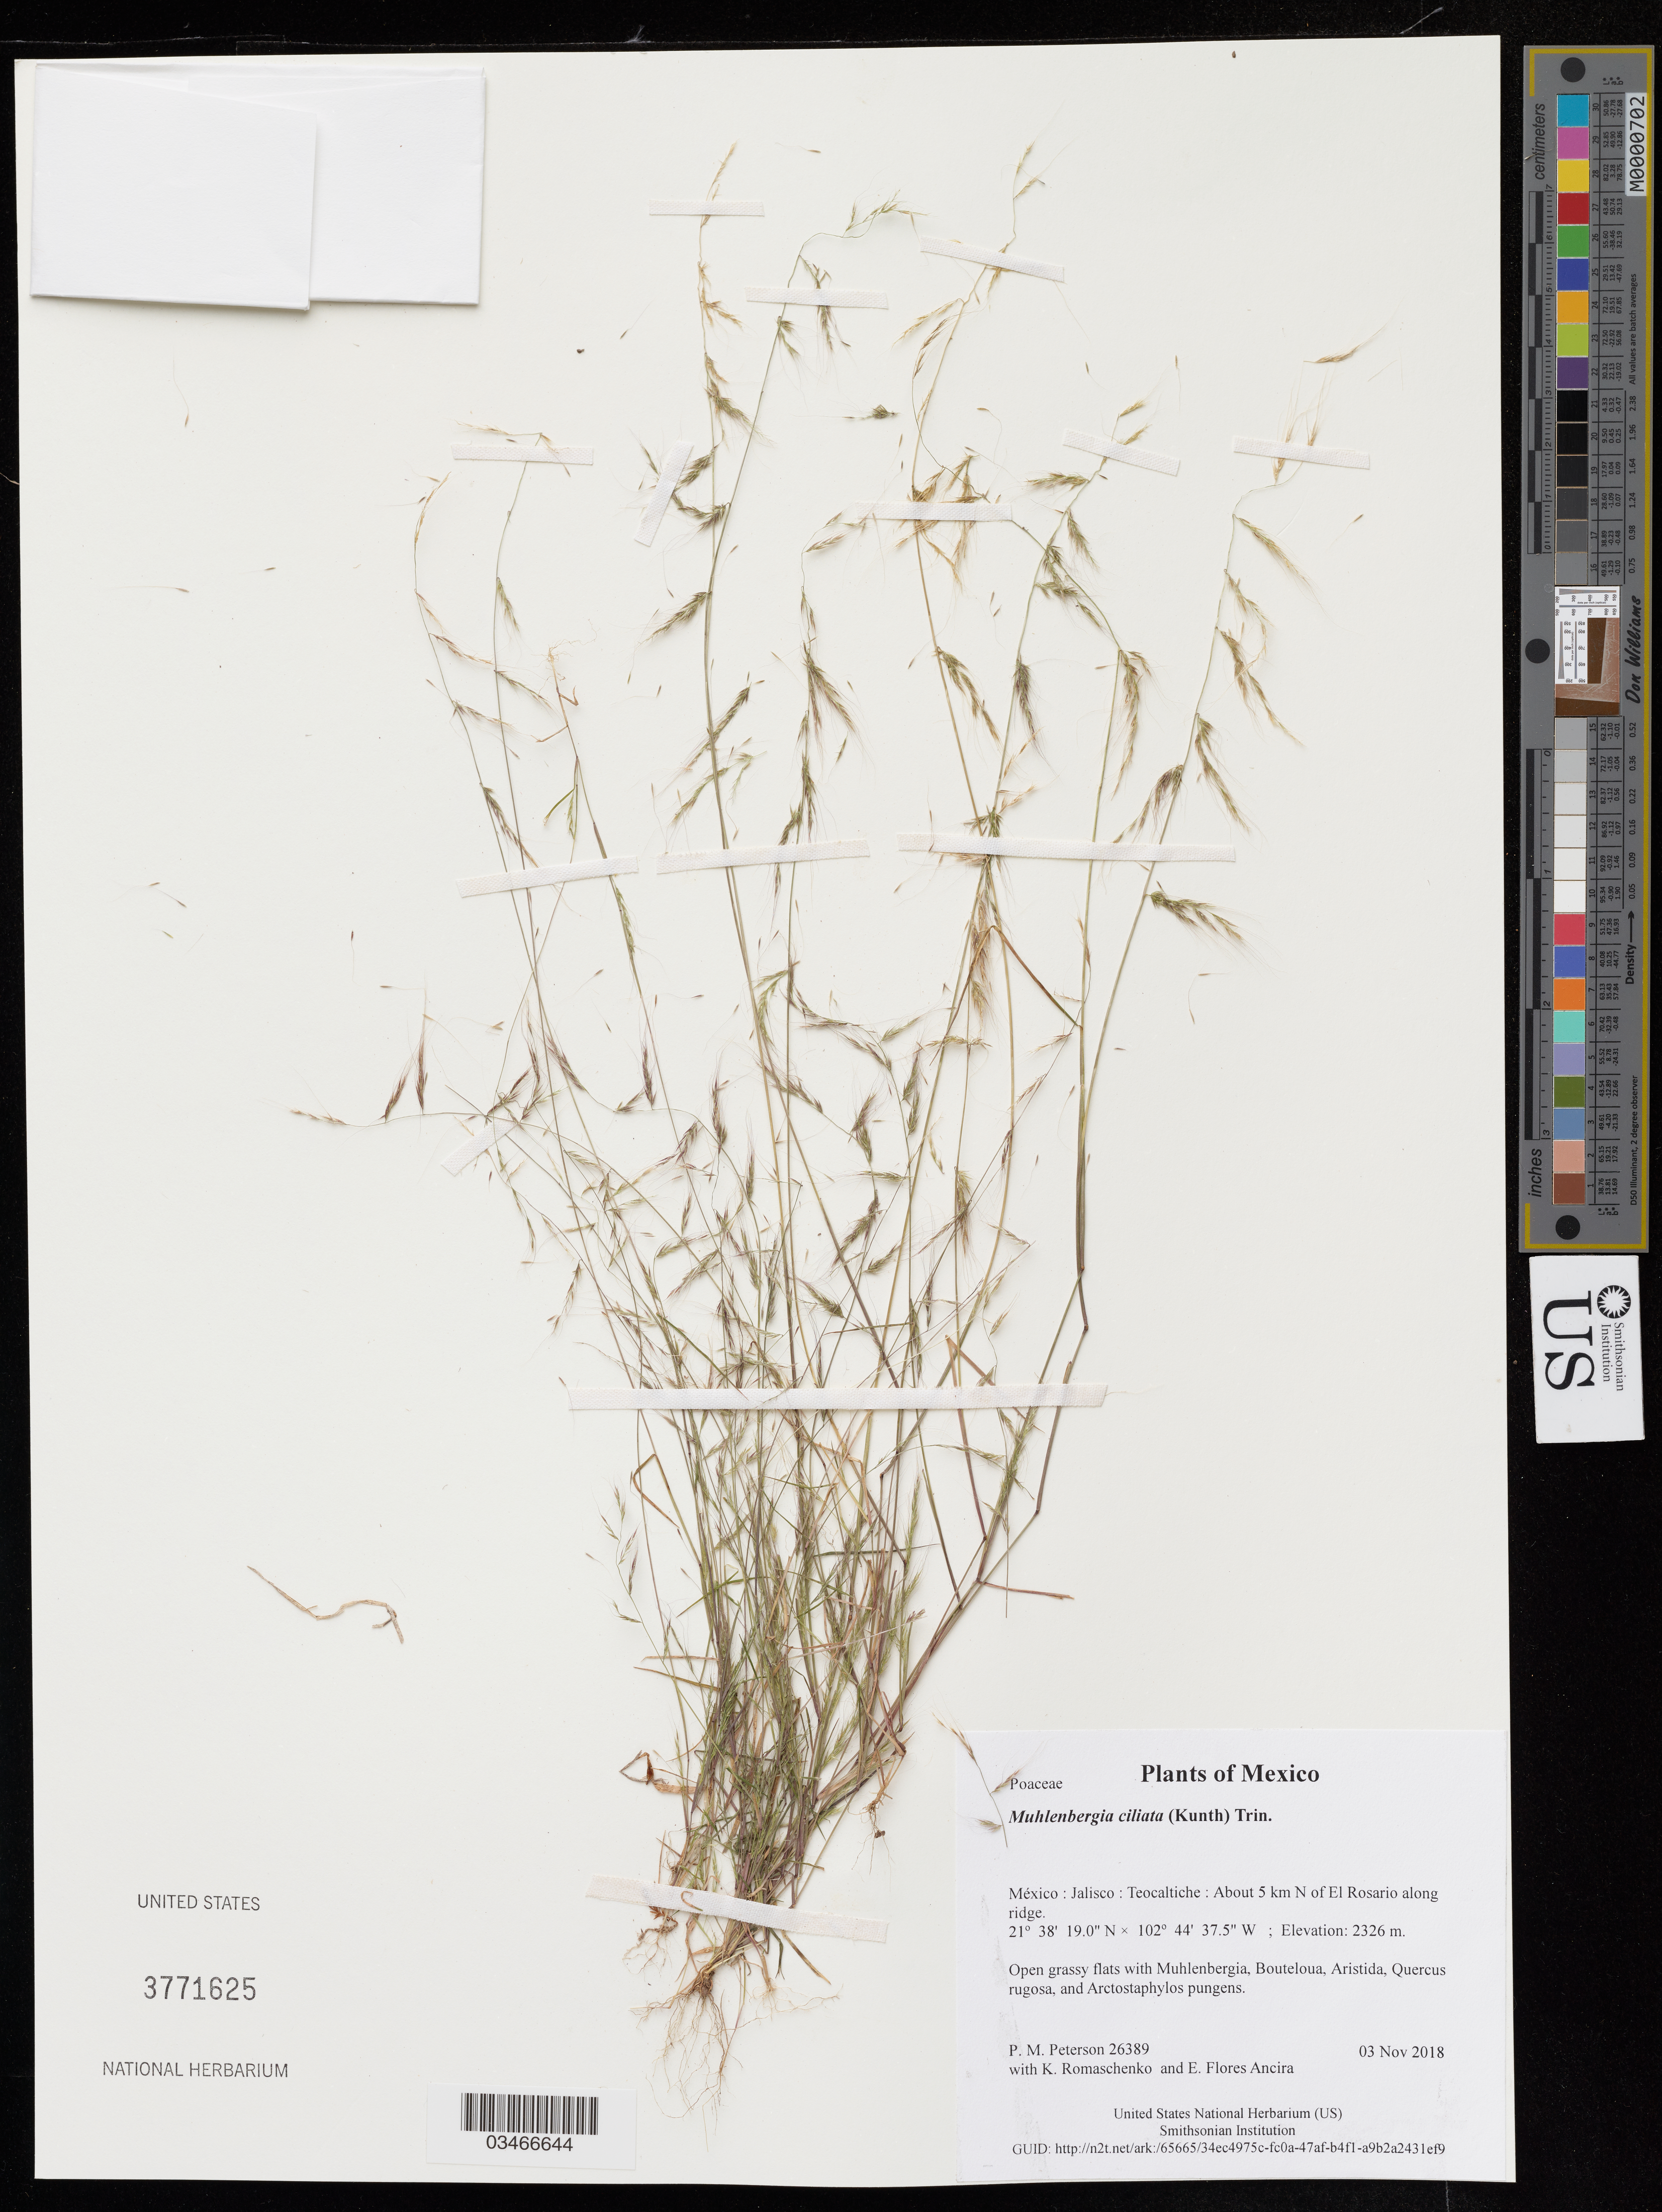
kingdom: Plantae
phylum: Tracheophyta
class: Liliopsida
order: Poales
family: Poaceae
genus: Muhlenbergia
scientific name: Muhlenbergia ciliata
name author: (Kunth) Trin.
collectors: P. M. Peterson, K. Romaschenko & E. Flores Ancira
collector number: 26389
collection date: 2018-11-03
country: México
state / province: Jalisco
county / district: Teocaltiche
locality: About 5 km N of El Rosario along ridge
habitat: Open grassy flats with Muhlenbergia, Bouteloua, Aristida, Quercus rugosa, and Arctostaphylos pungens.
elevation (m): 2326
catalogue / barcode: US 3771625